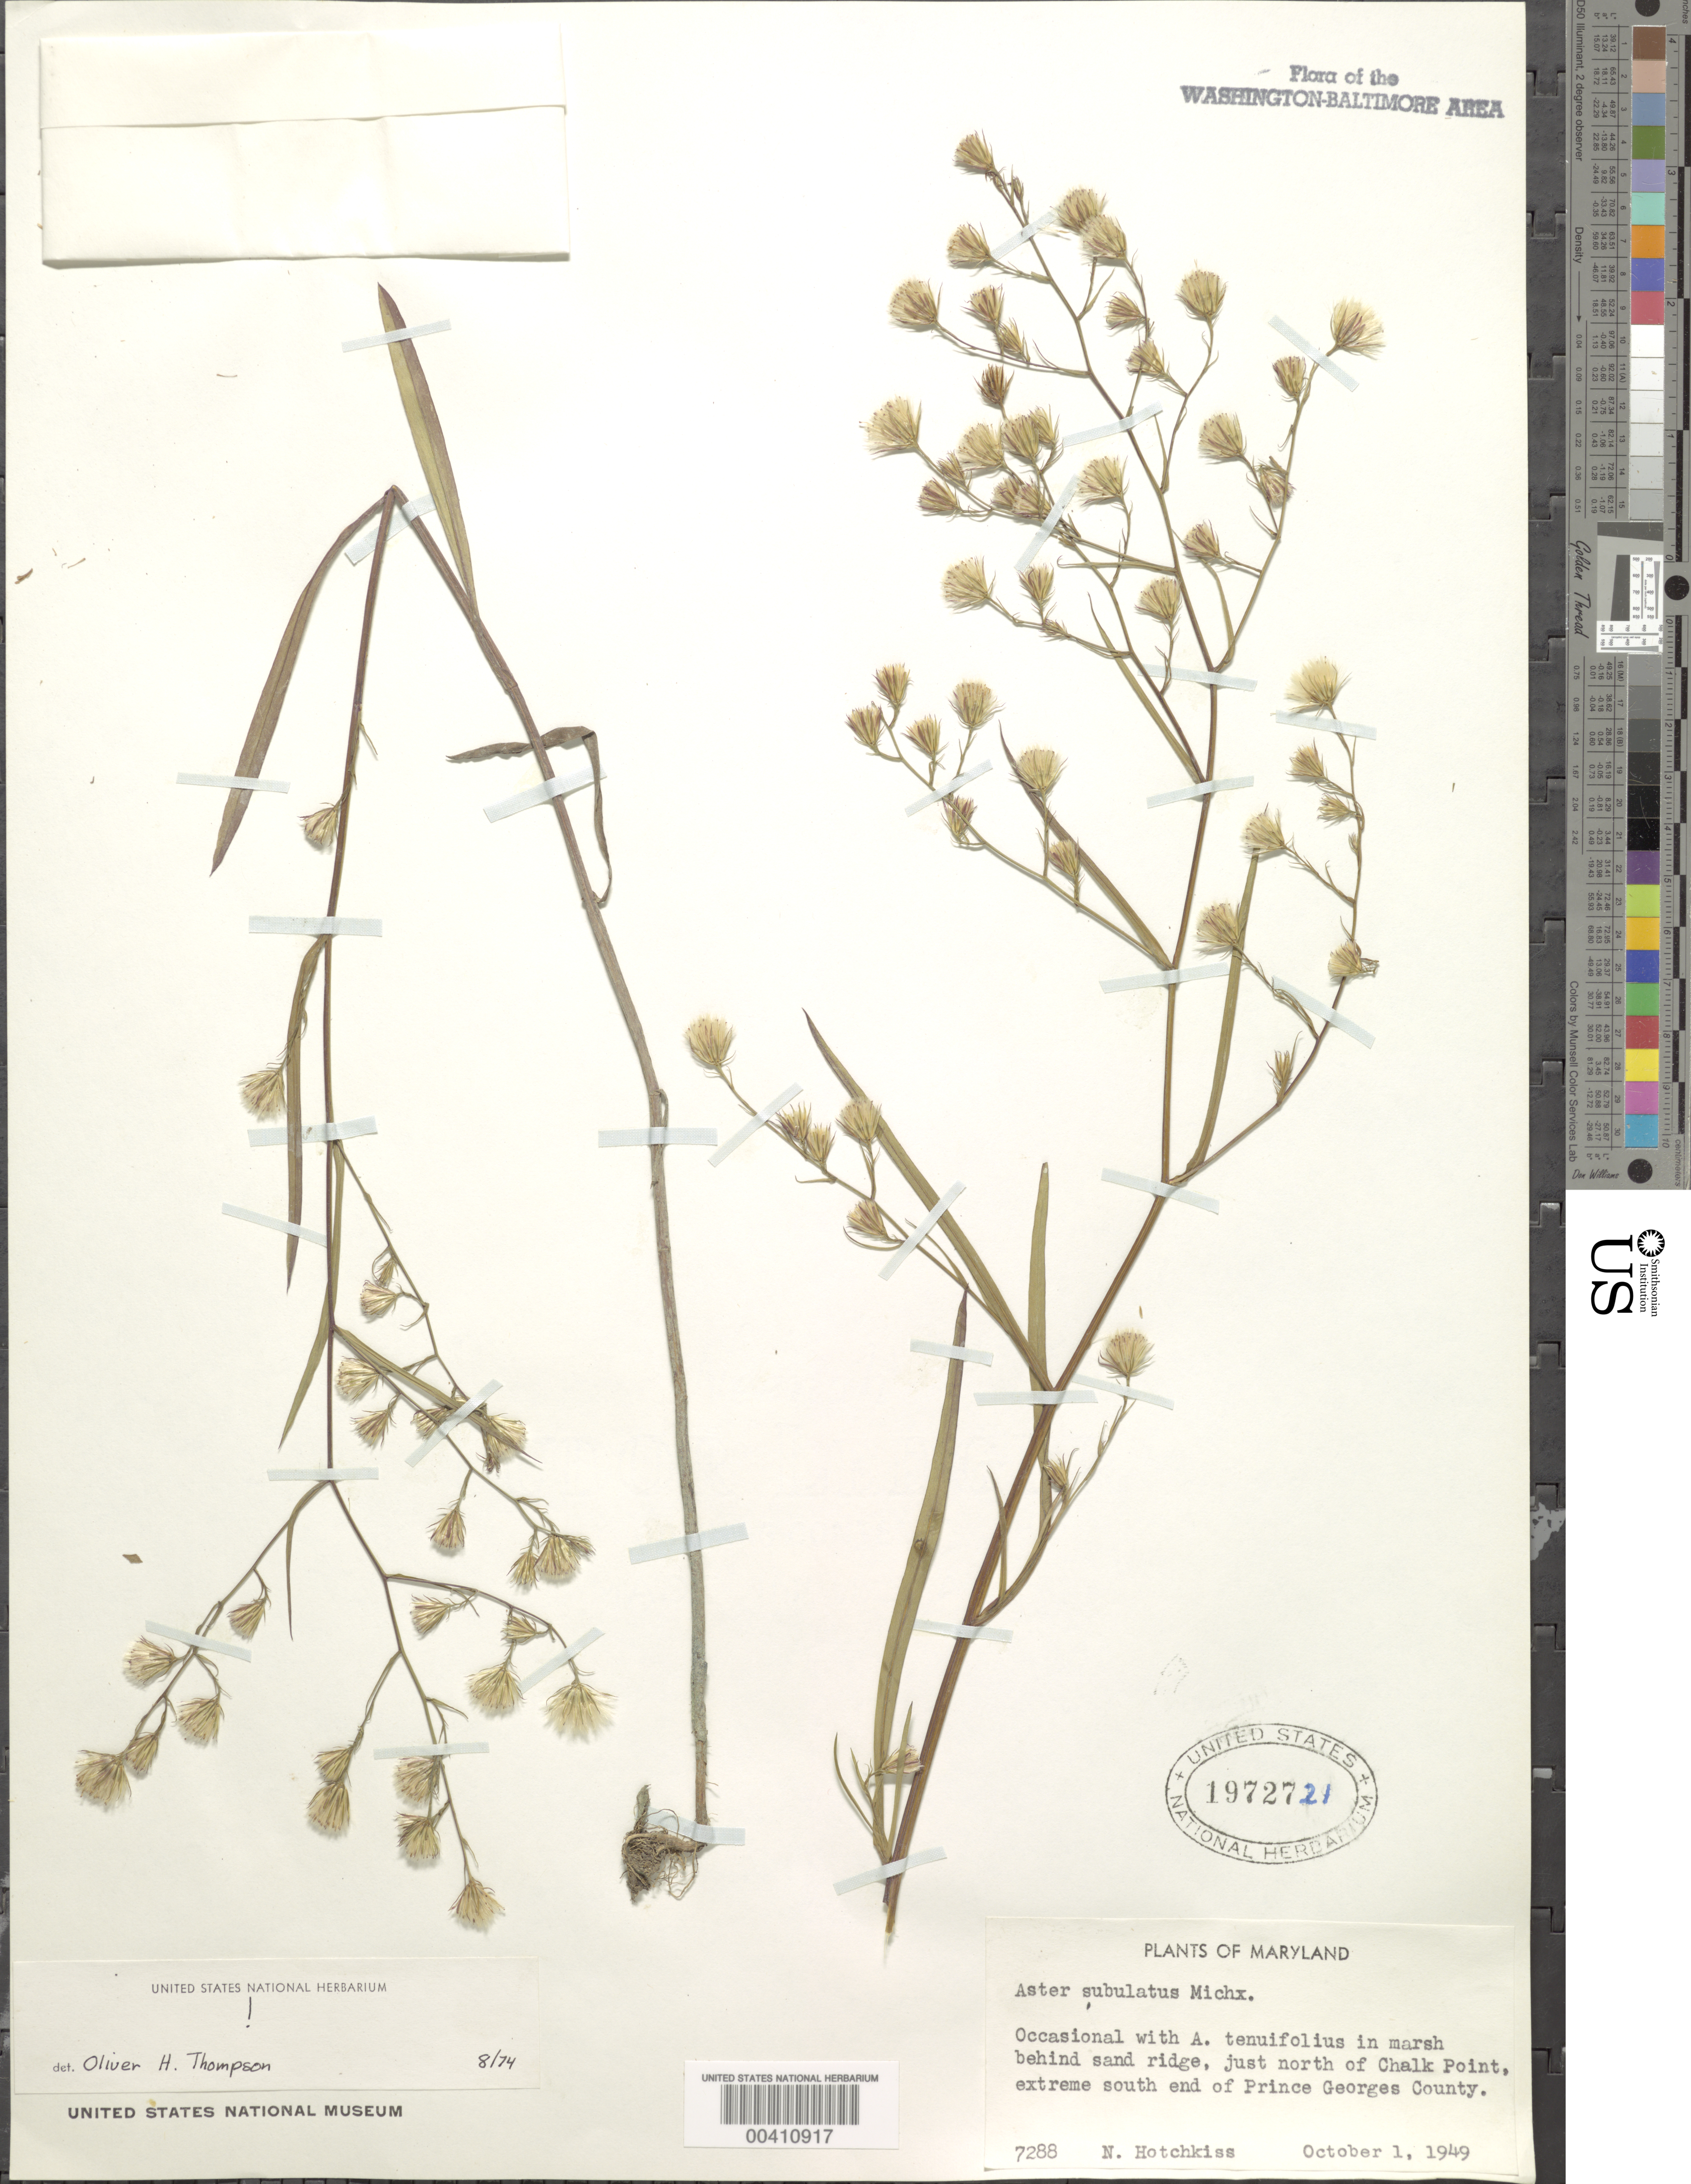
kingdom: Plantae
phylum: Tracheophyta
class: Magnoliopsida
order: Asterales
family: Asteraceae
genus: Symphyotrichum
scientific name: Symphyotrichum subulatum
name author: (Michx.) G.L. Nesom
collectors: N. Hotchkiss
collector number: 7288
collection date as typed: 01 Oct 1949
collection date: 1949-10-01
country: United States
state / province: Maryland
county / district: Prince George's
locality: North of Chalk Point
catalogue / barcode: US 1972721